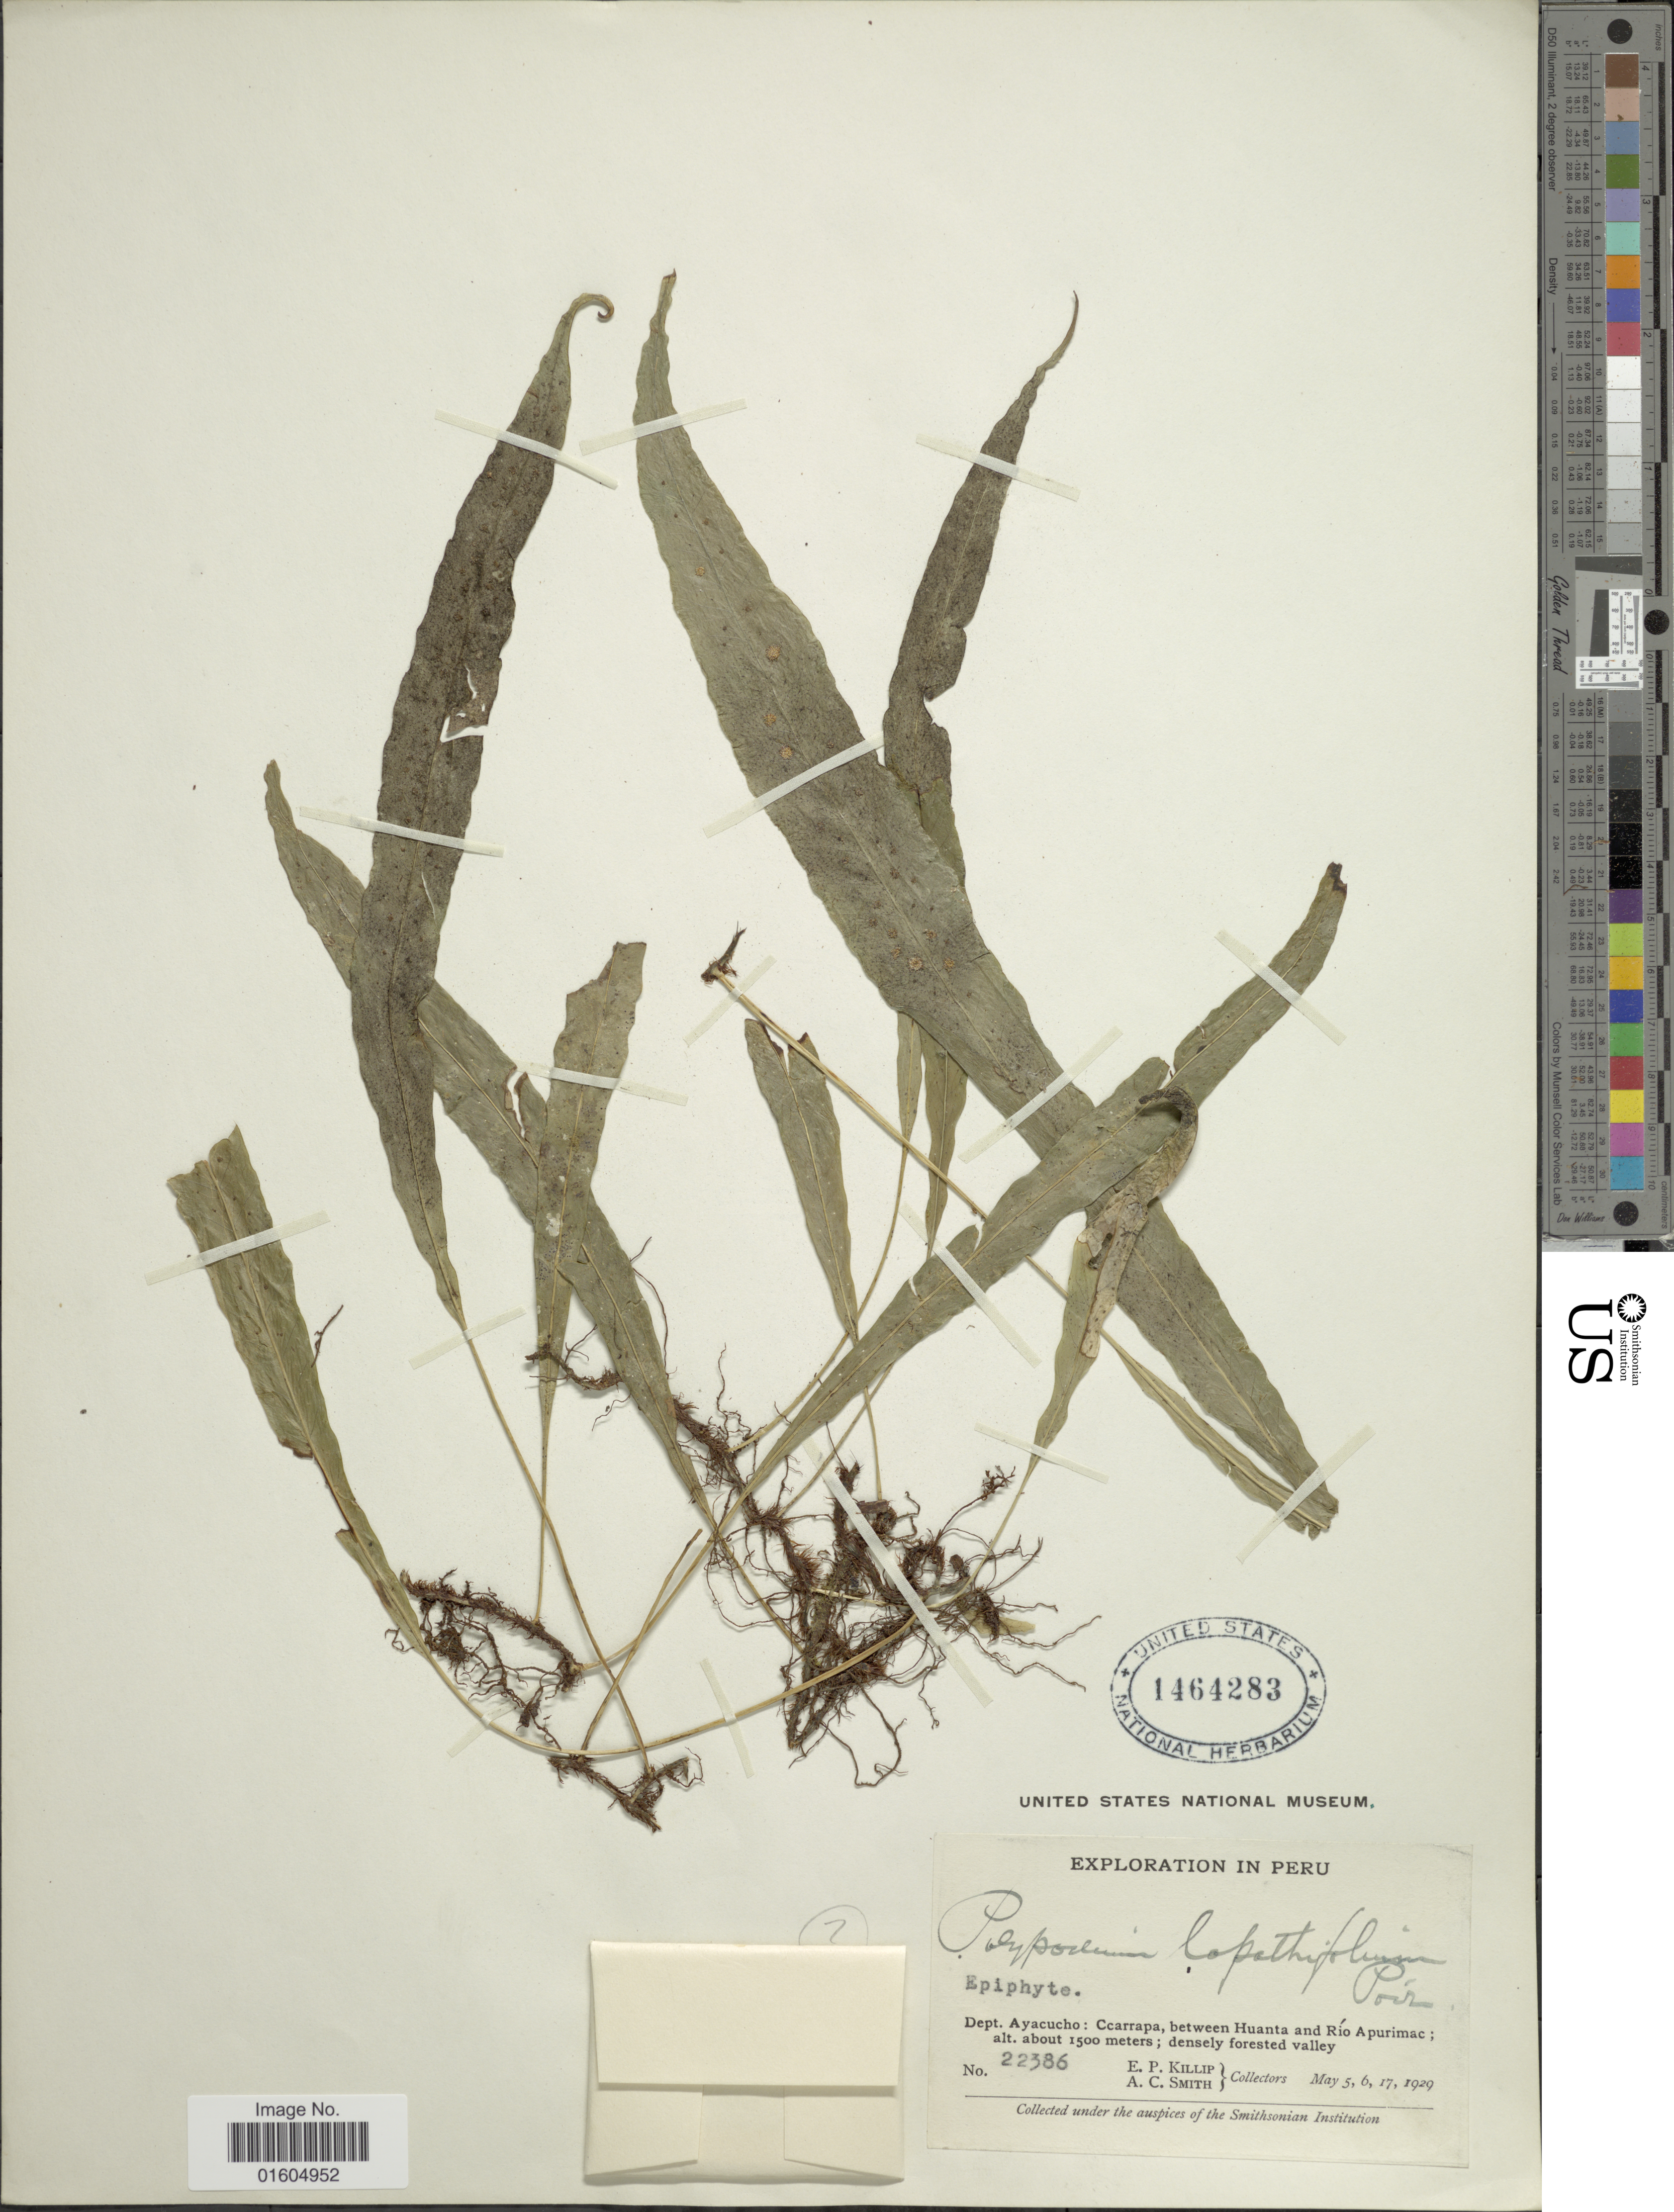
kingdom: Plantae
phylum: Tracheophyta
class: Polypodiopsida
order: Polypodiales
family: Polypodiaceae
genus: Campyloneurum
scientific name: Campyloneurum vulpinum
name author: (Lindm.) Ching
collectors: E. P. Killip & A. C. Smith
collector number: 22386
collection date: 1929-05-05/1929-05-17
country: Peru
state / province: Ayacucho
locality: Peru. Dept. Ayacucho: Ccarrapa, between Huanta and Rio Apurimac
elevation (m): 1500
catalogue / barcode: US 1464283